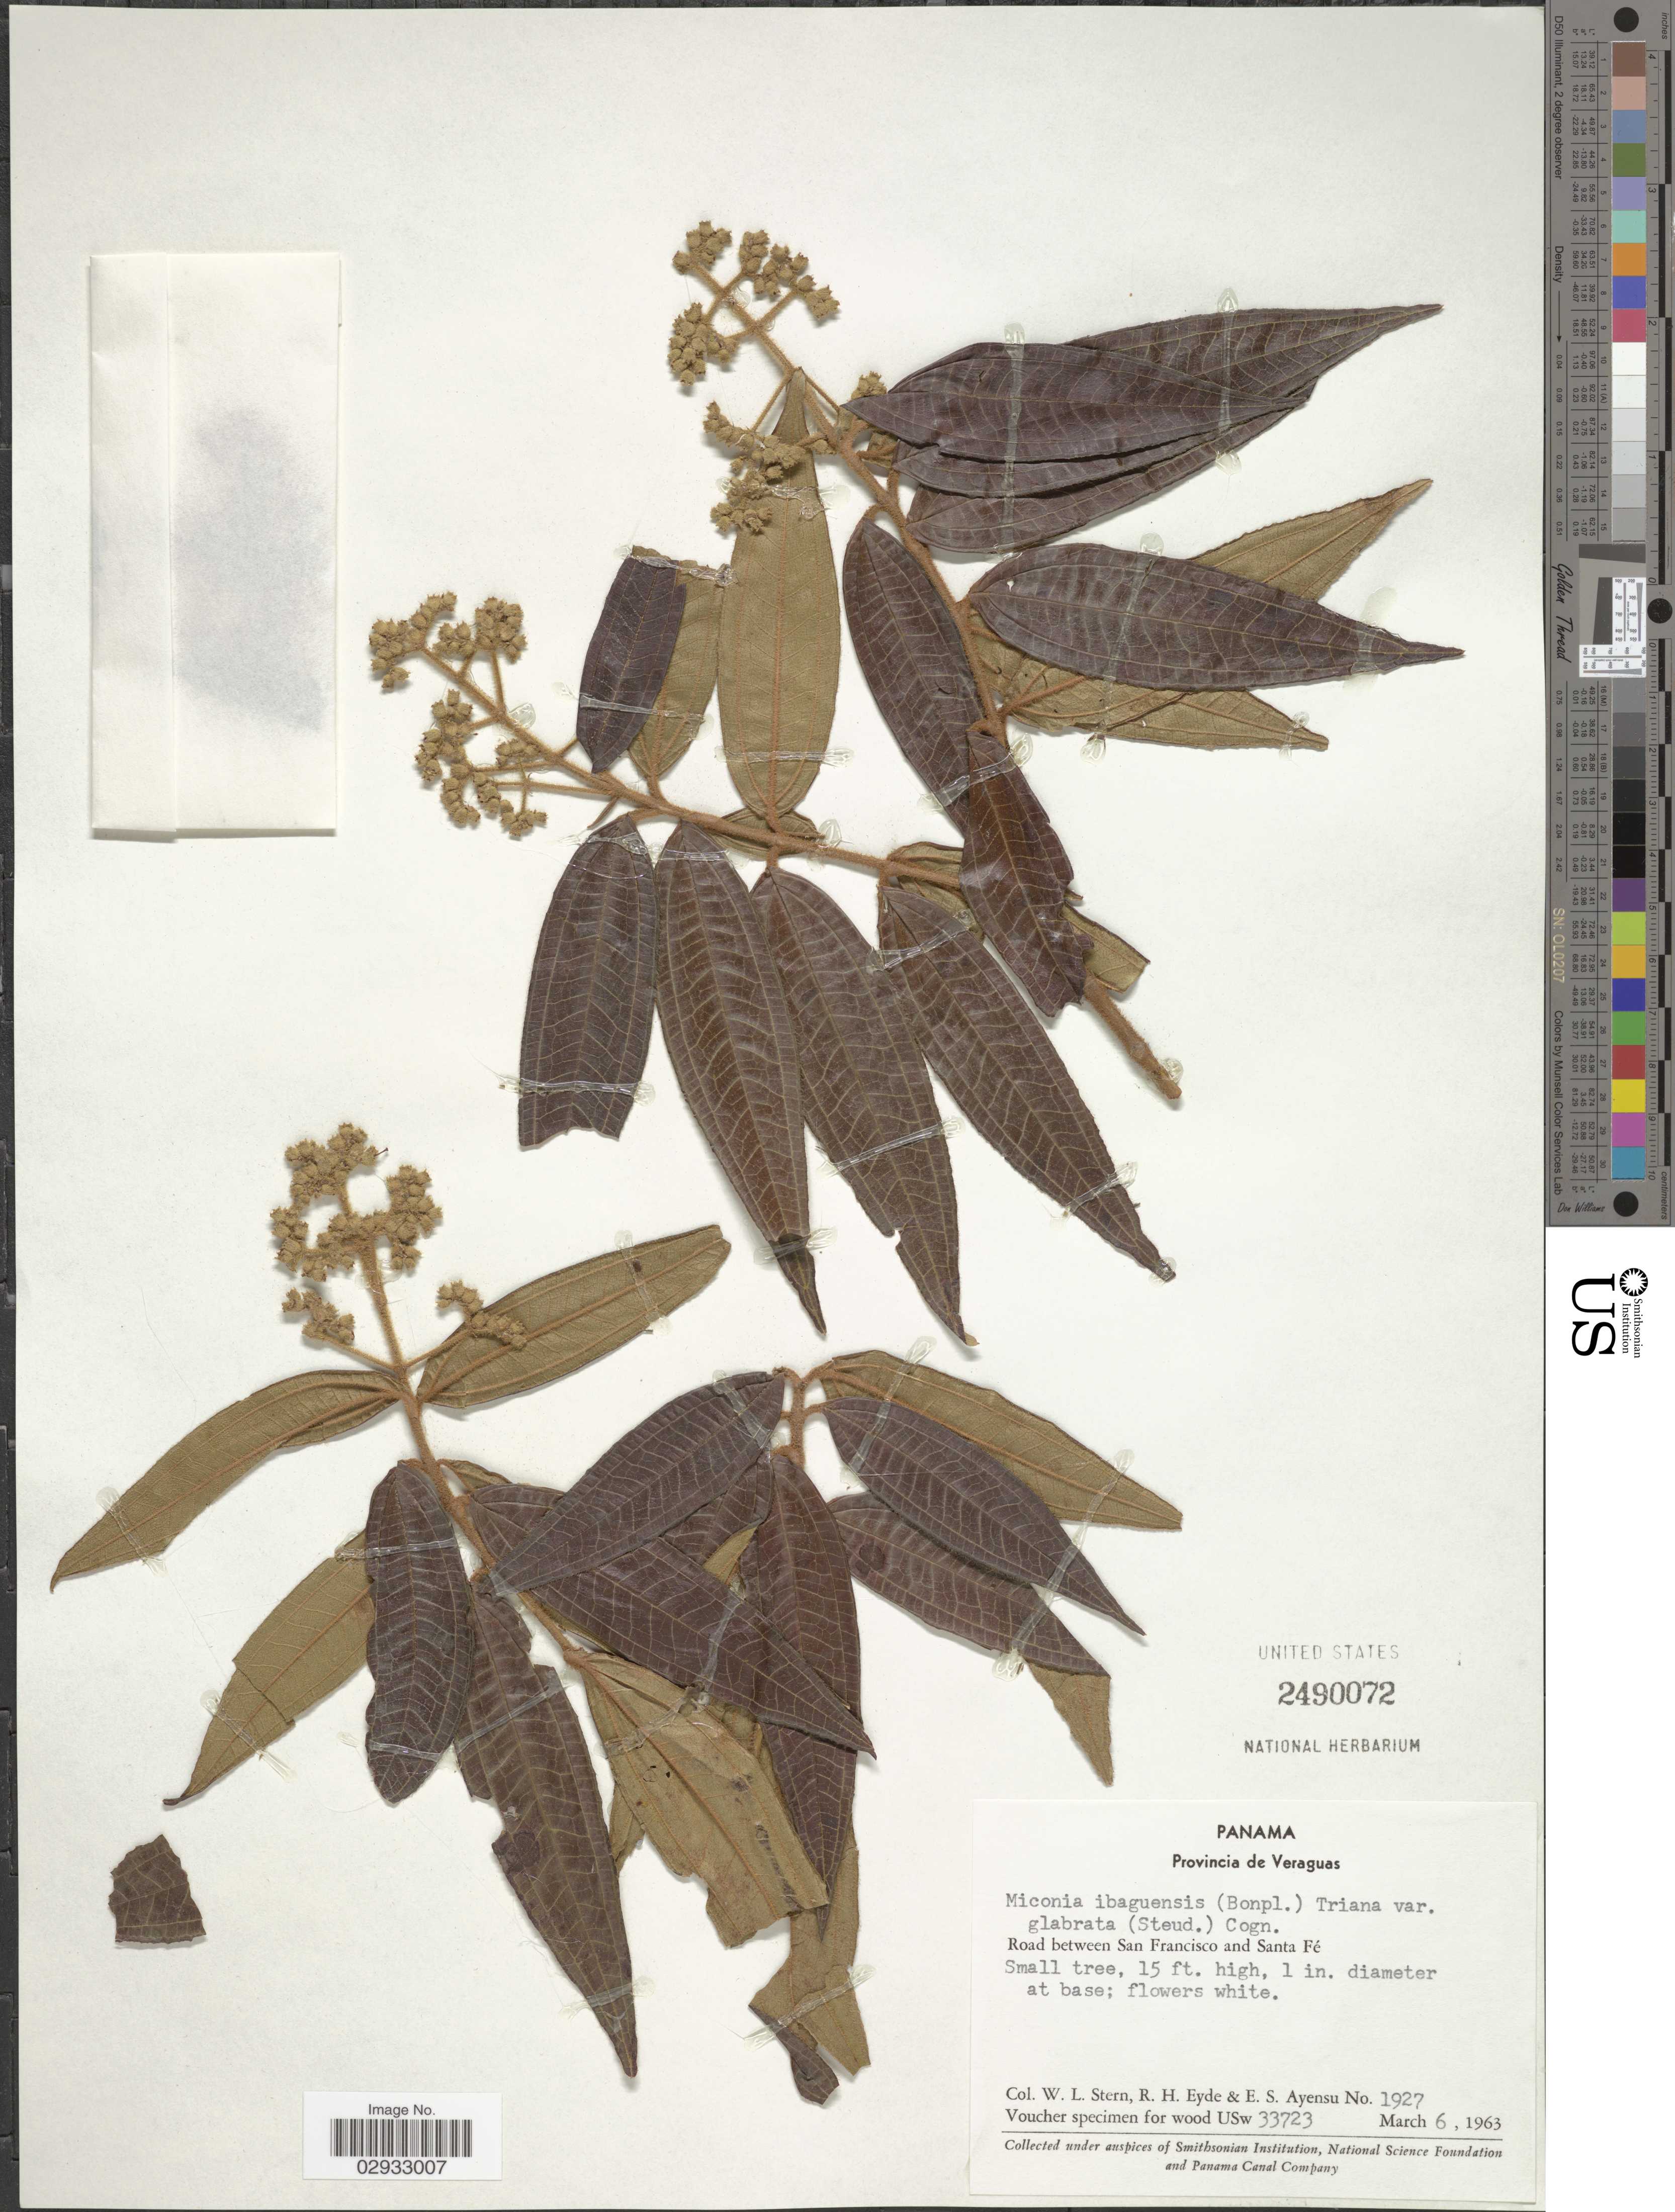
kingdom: Plantae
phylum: Tracheophyta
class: Magnoliopsida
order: Myrtales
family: Melastomataceae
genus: Miconia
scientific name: Miconia ibaguensis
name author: (Bonpl.) Triana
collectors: W. L. Stern, R. H. Eyde & E. S. Ayensu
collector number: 1927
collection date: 1963-03-06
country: Panama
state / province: Veraguas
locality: Provincia de Veraguas. Road between San Francisco and Santa Fé.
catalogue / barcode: US 2490072